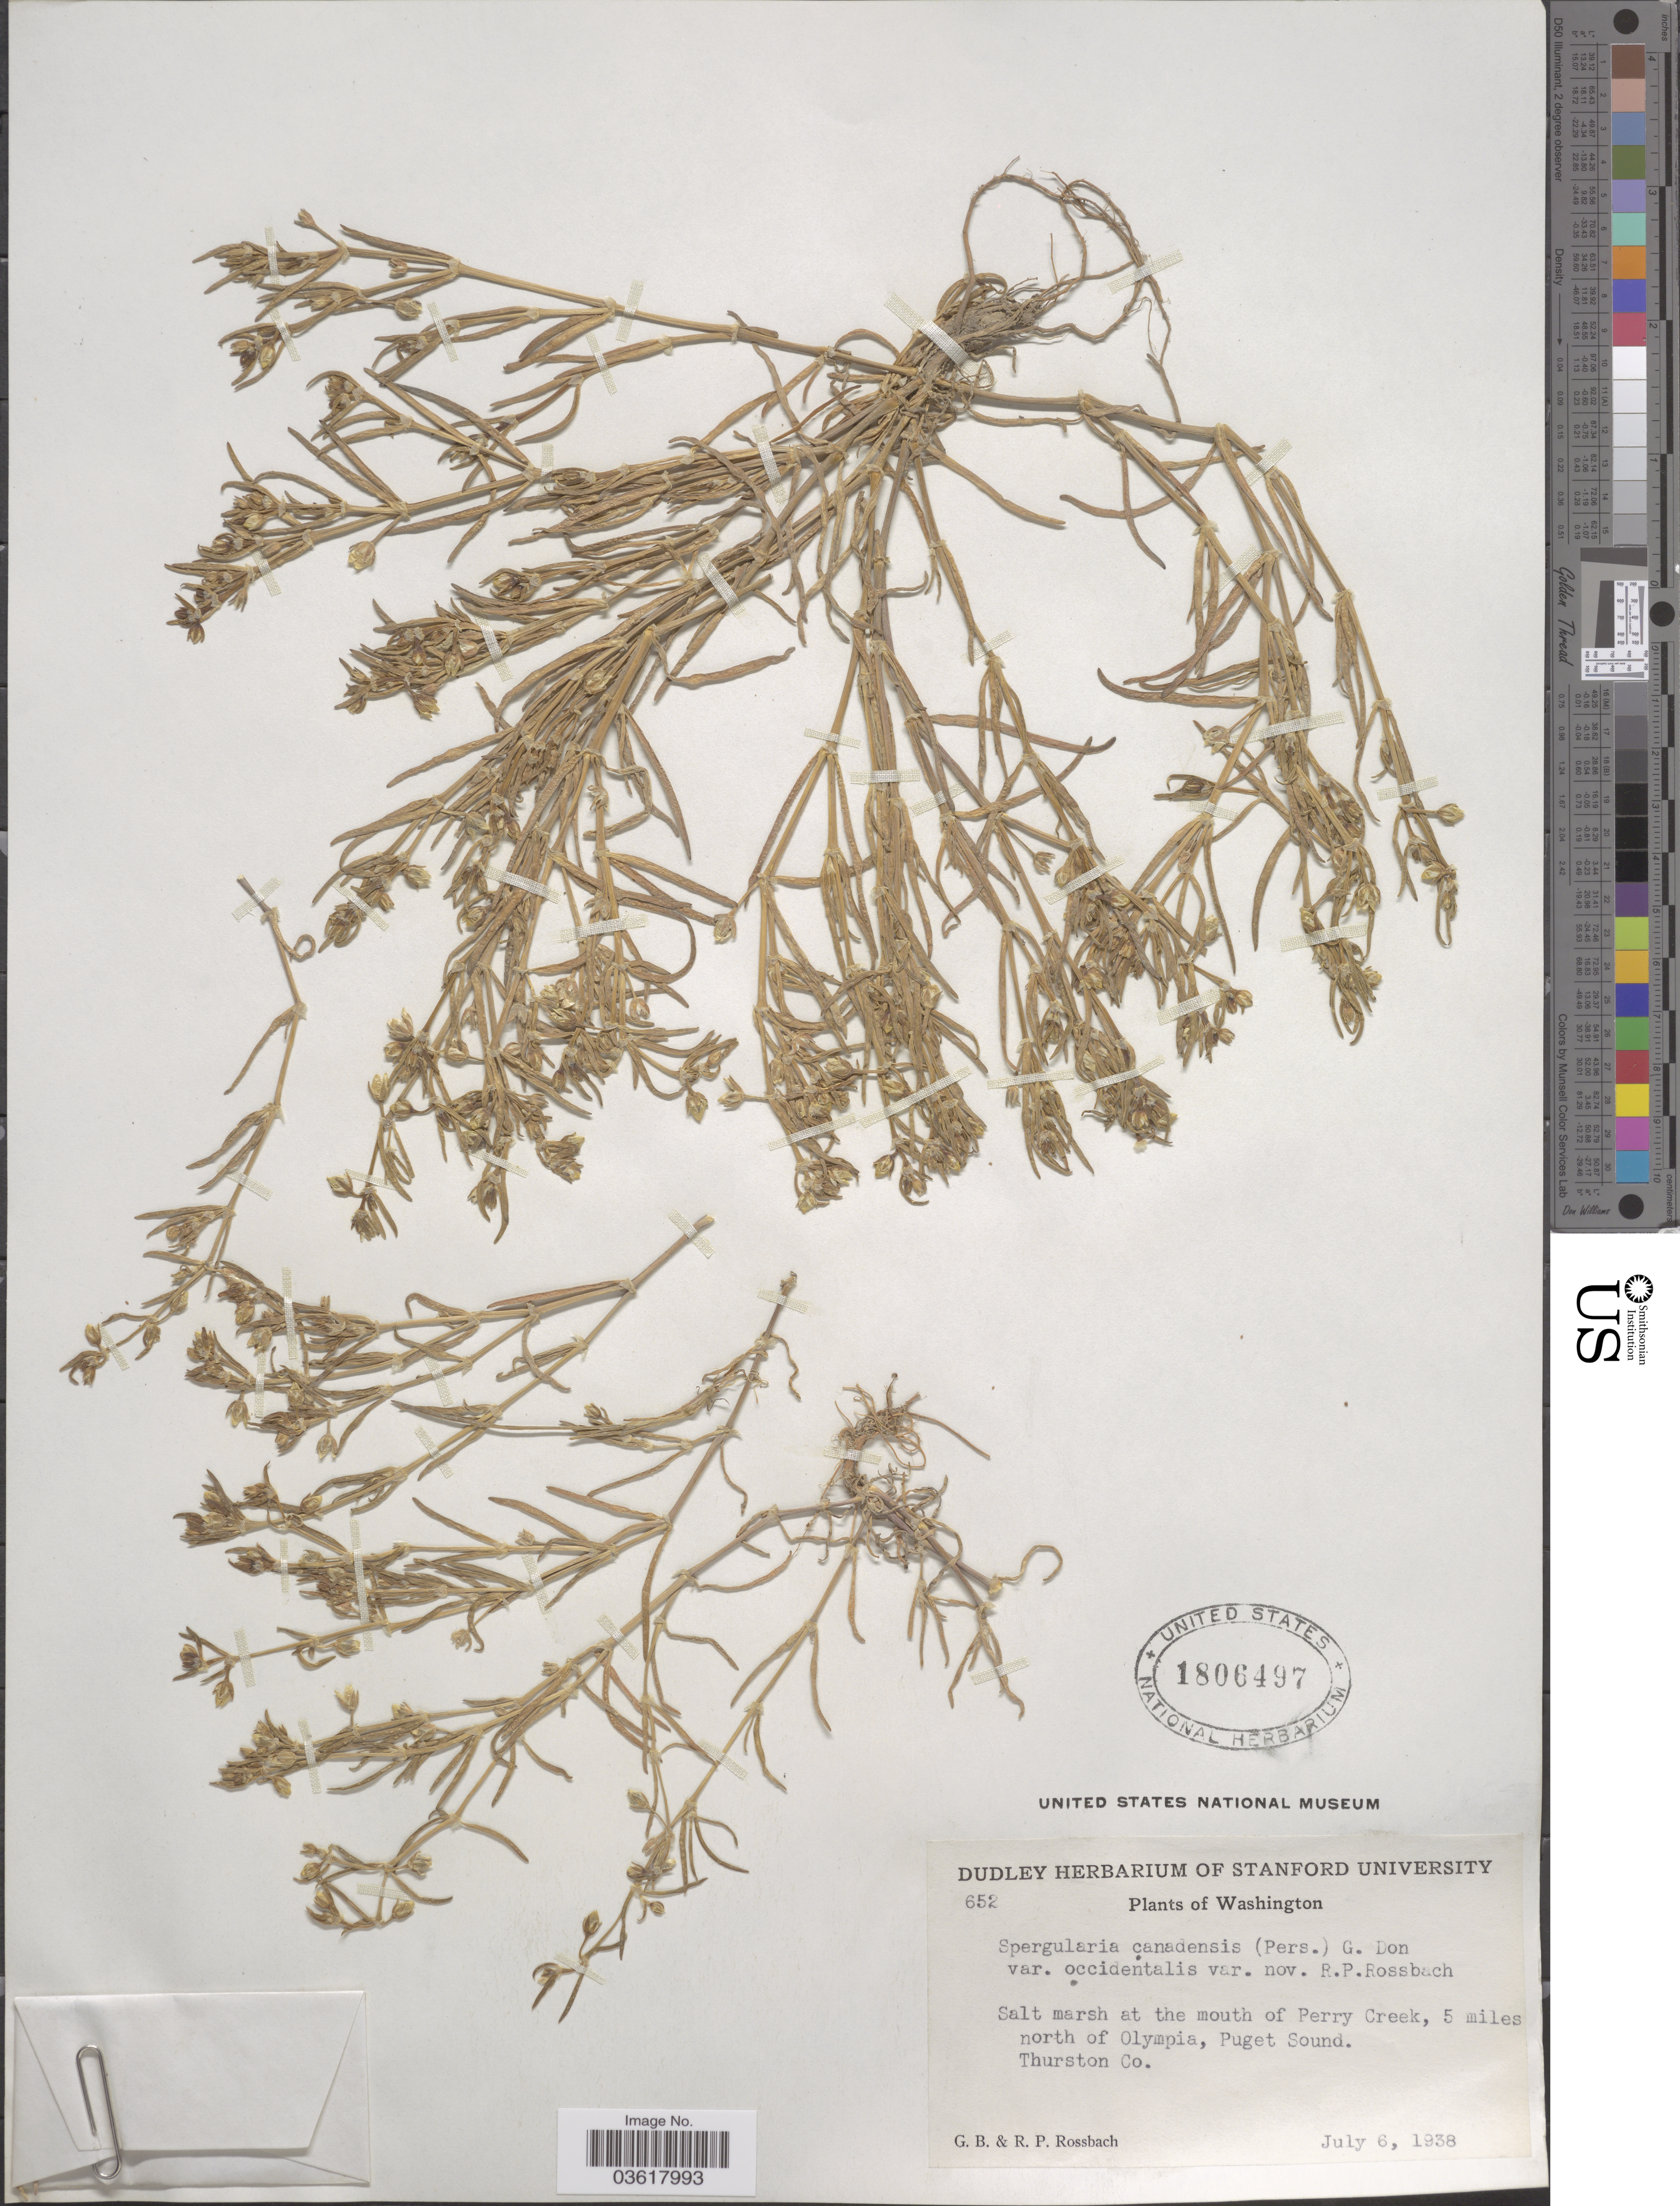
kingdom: Plantae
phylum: Tracheophyta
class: Magnoliopsida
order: Caryophyllales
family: Caryophyllaceae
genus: Spergularia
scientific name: Spergularia canadensis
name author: (Pers.) G. Don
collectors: G. Rossbach & R. P. Rossbach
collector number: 652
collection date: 1938-07-06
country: United States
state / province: Washington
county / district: Thurston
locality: Salt marsh at the mouth of Perry Creek, 5 miles north of Olympia, Puget Sound. Thurston Co.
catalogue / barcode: US 1806497